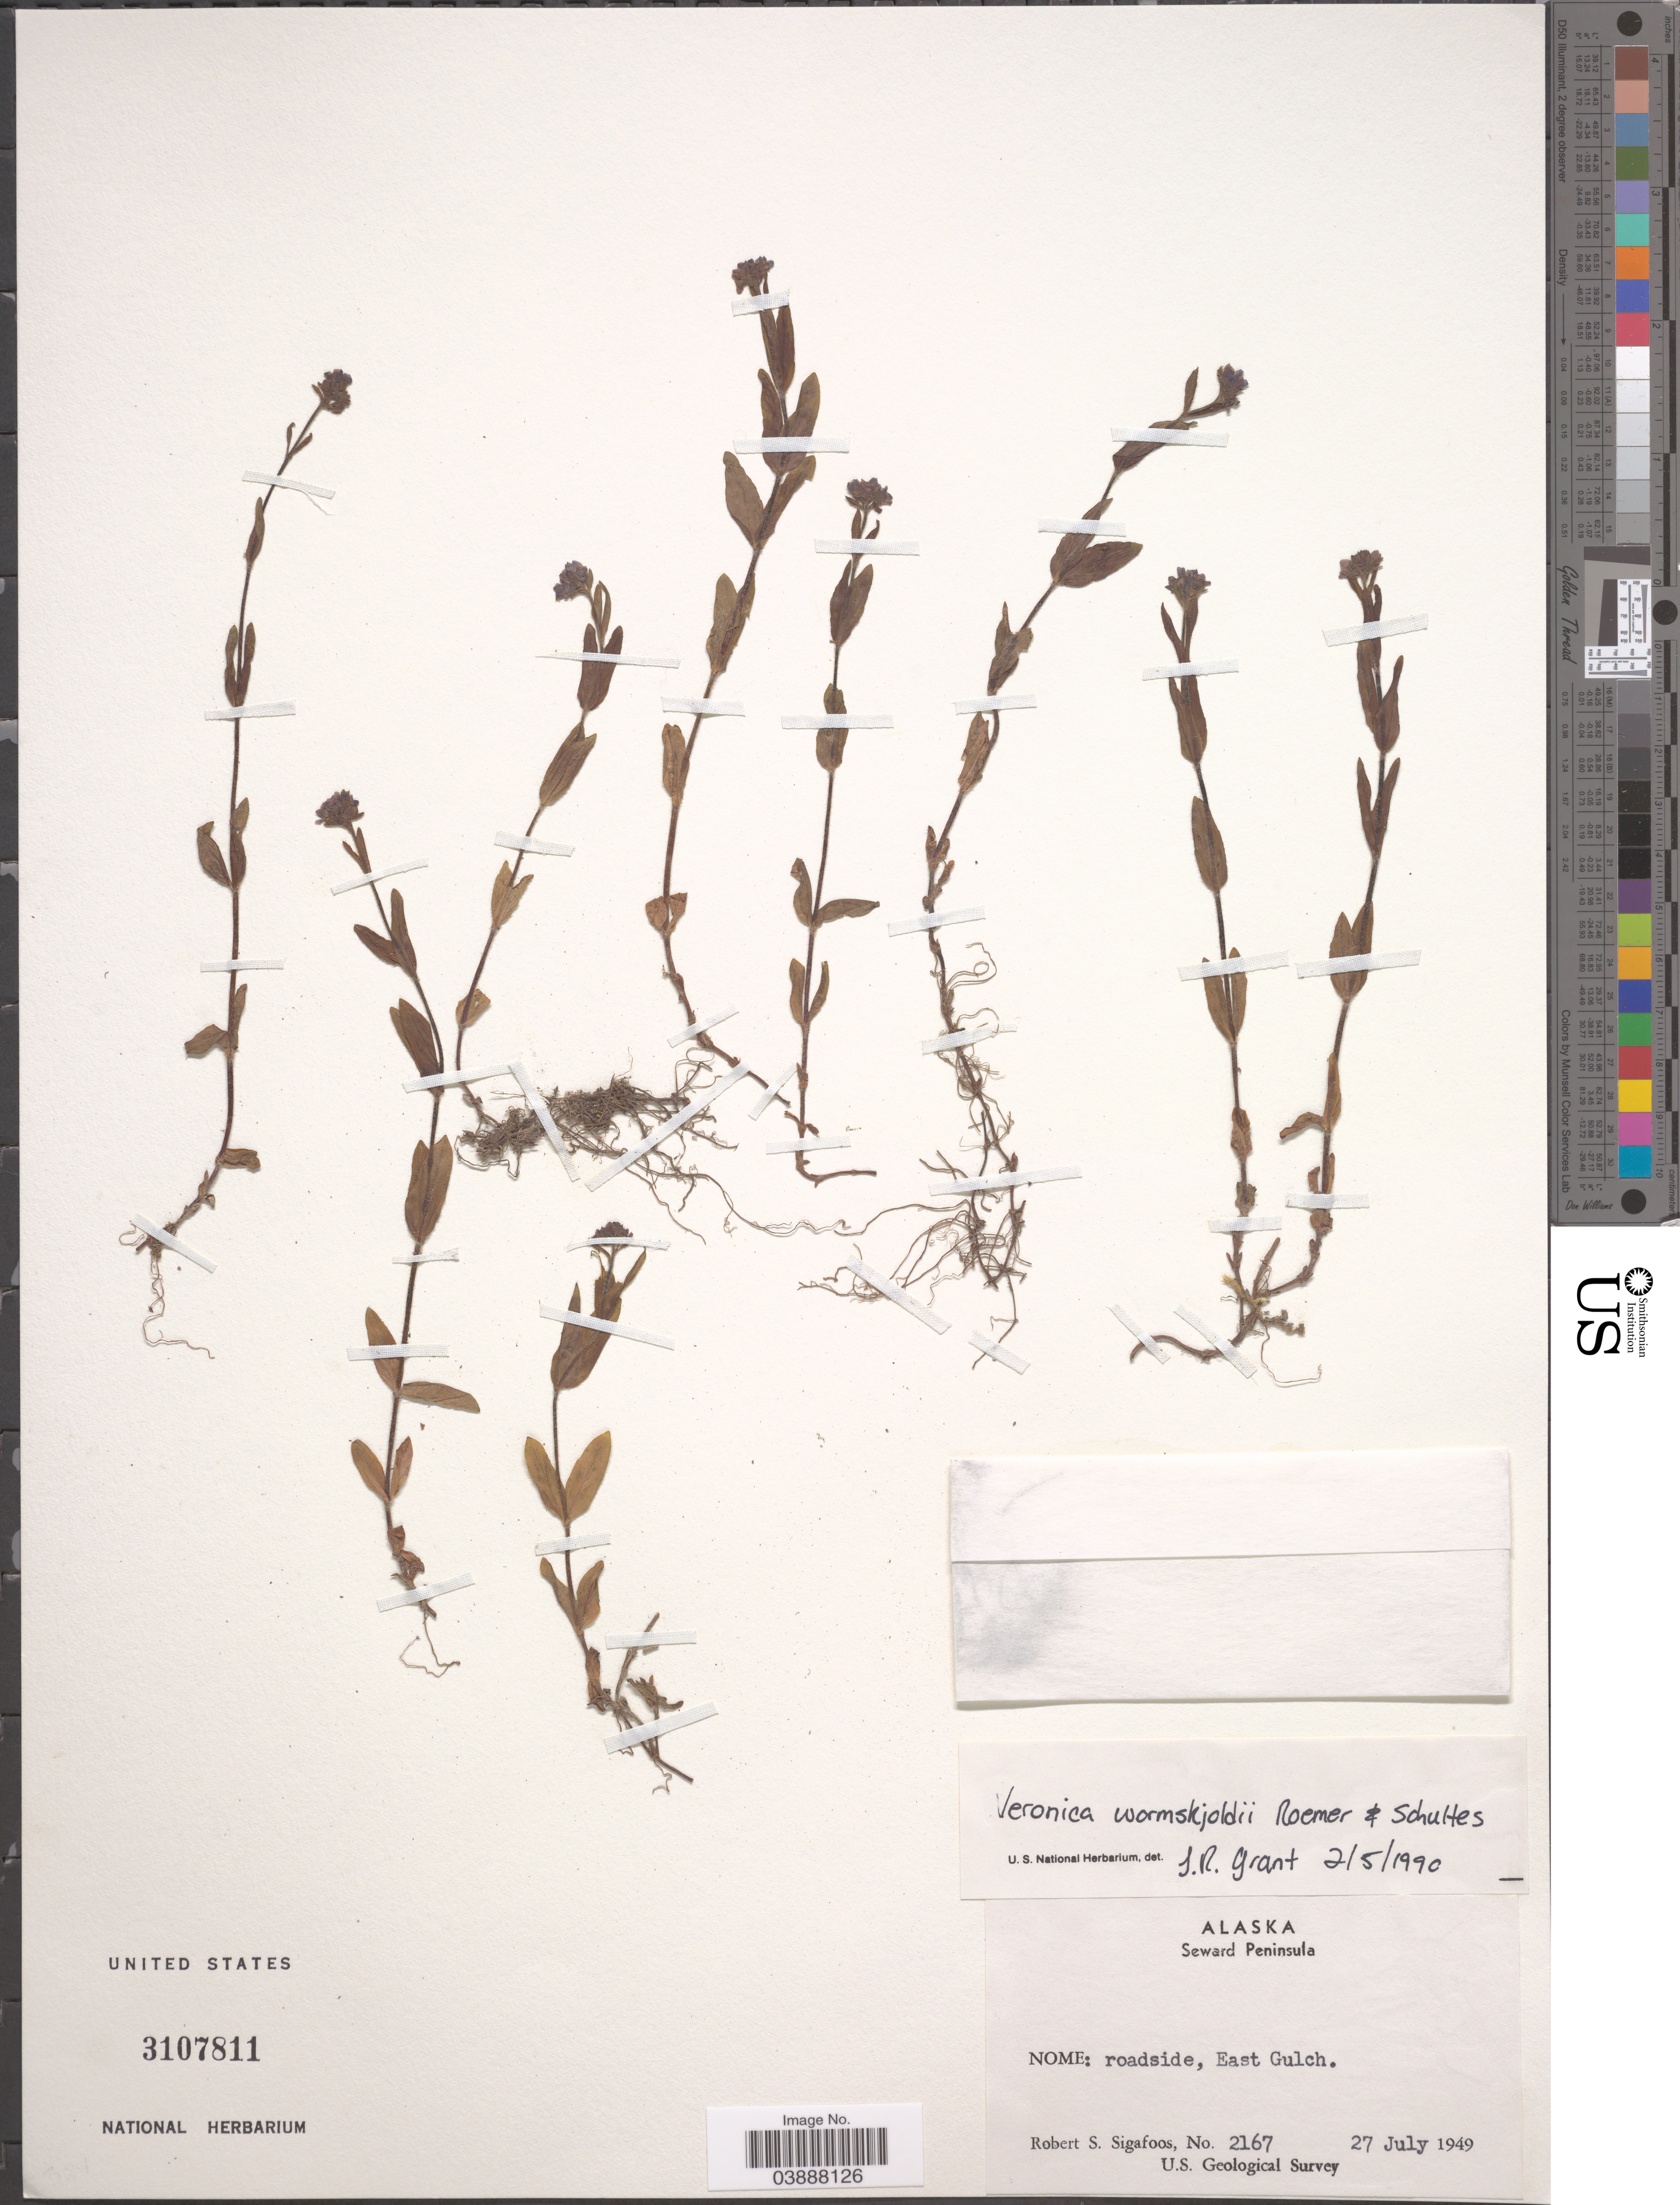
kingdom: Plantae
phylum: Tracheophyta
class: Magnoliopsida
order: Lamiales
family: Plantaginaceae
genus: Veronica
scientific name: Veronica wormskjoldii subsp. wormskjoldii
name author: Roem. & Schult.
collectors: R. Sigafoos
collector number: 2167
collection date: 1949-07-27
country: United States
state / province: Alaska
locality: Seward Peninsula. Nome: roadside, East Gulch.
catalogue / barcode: US 3107811